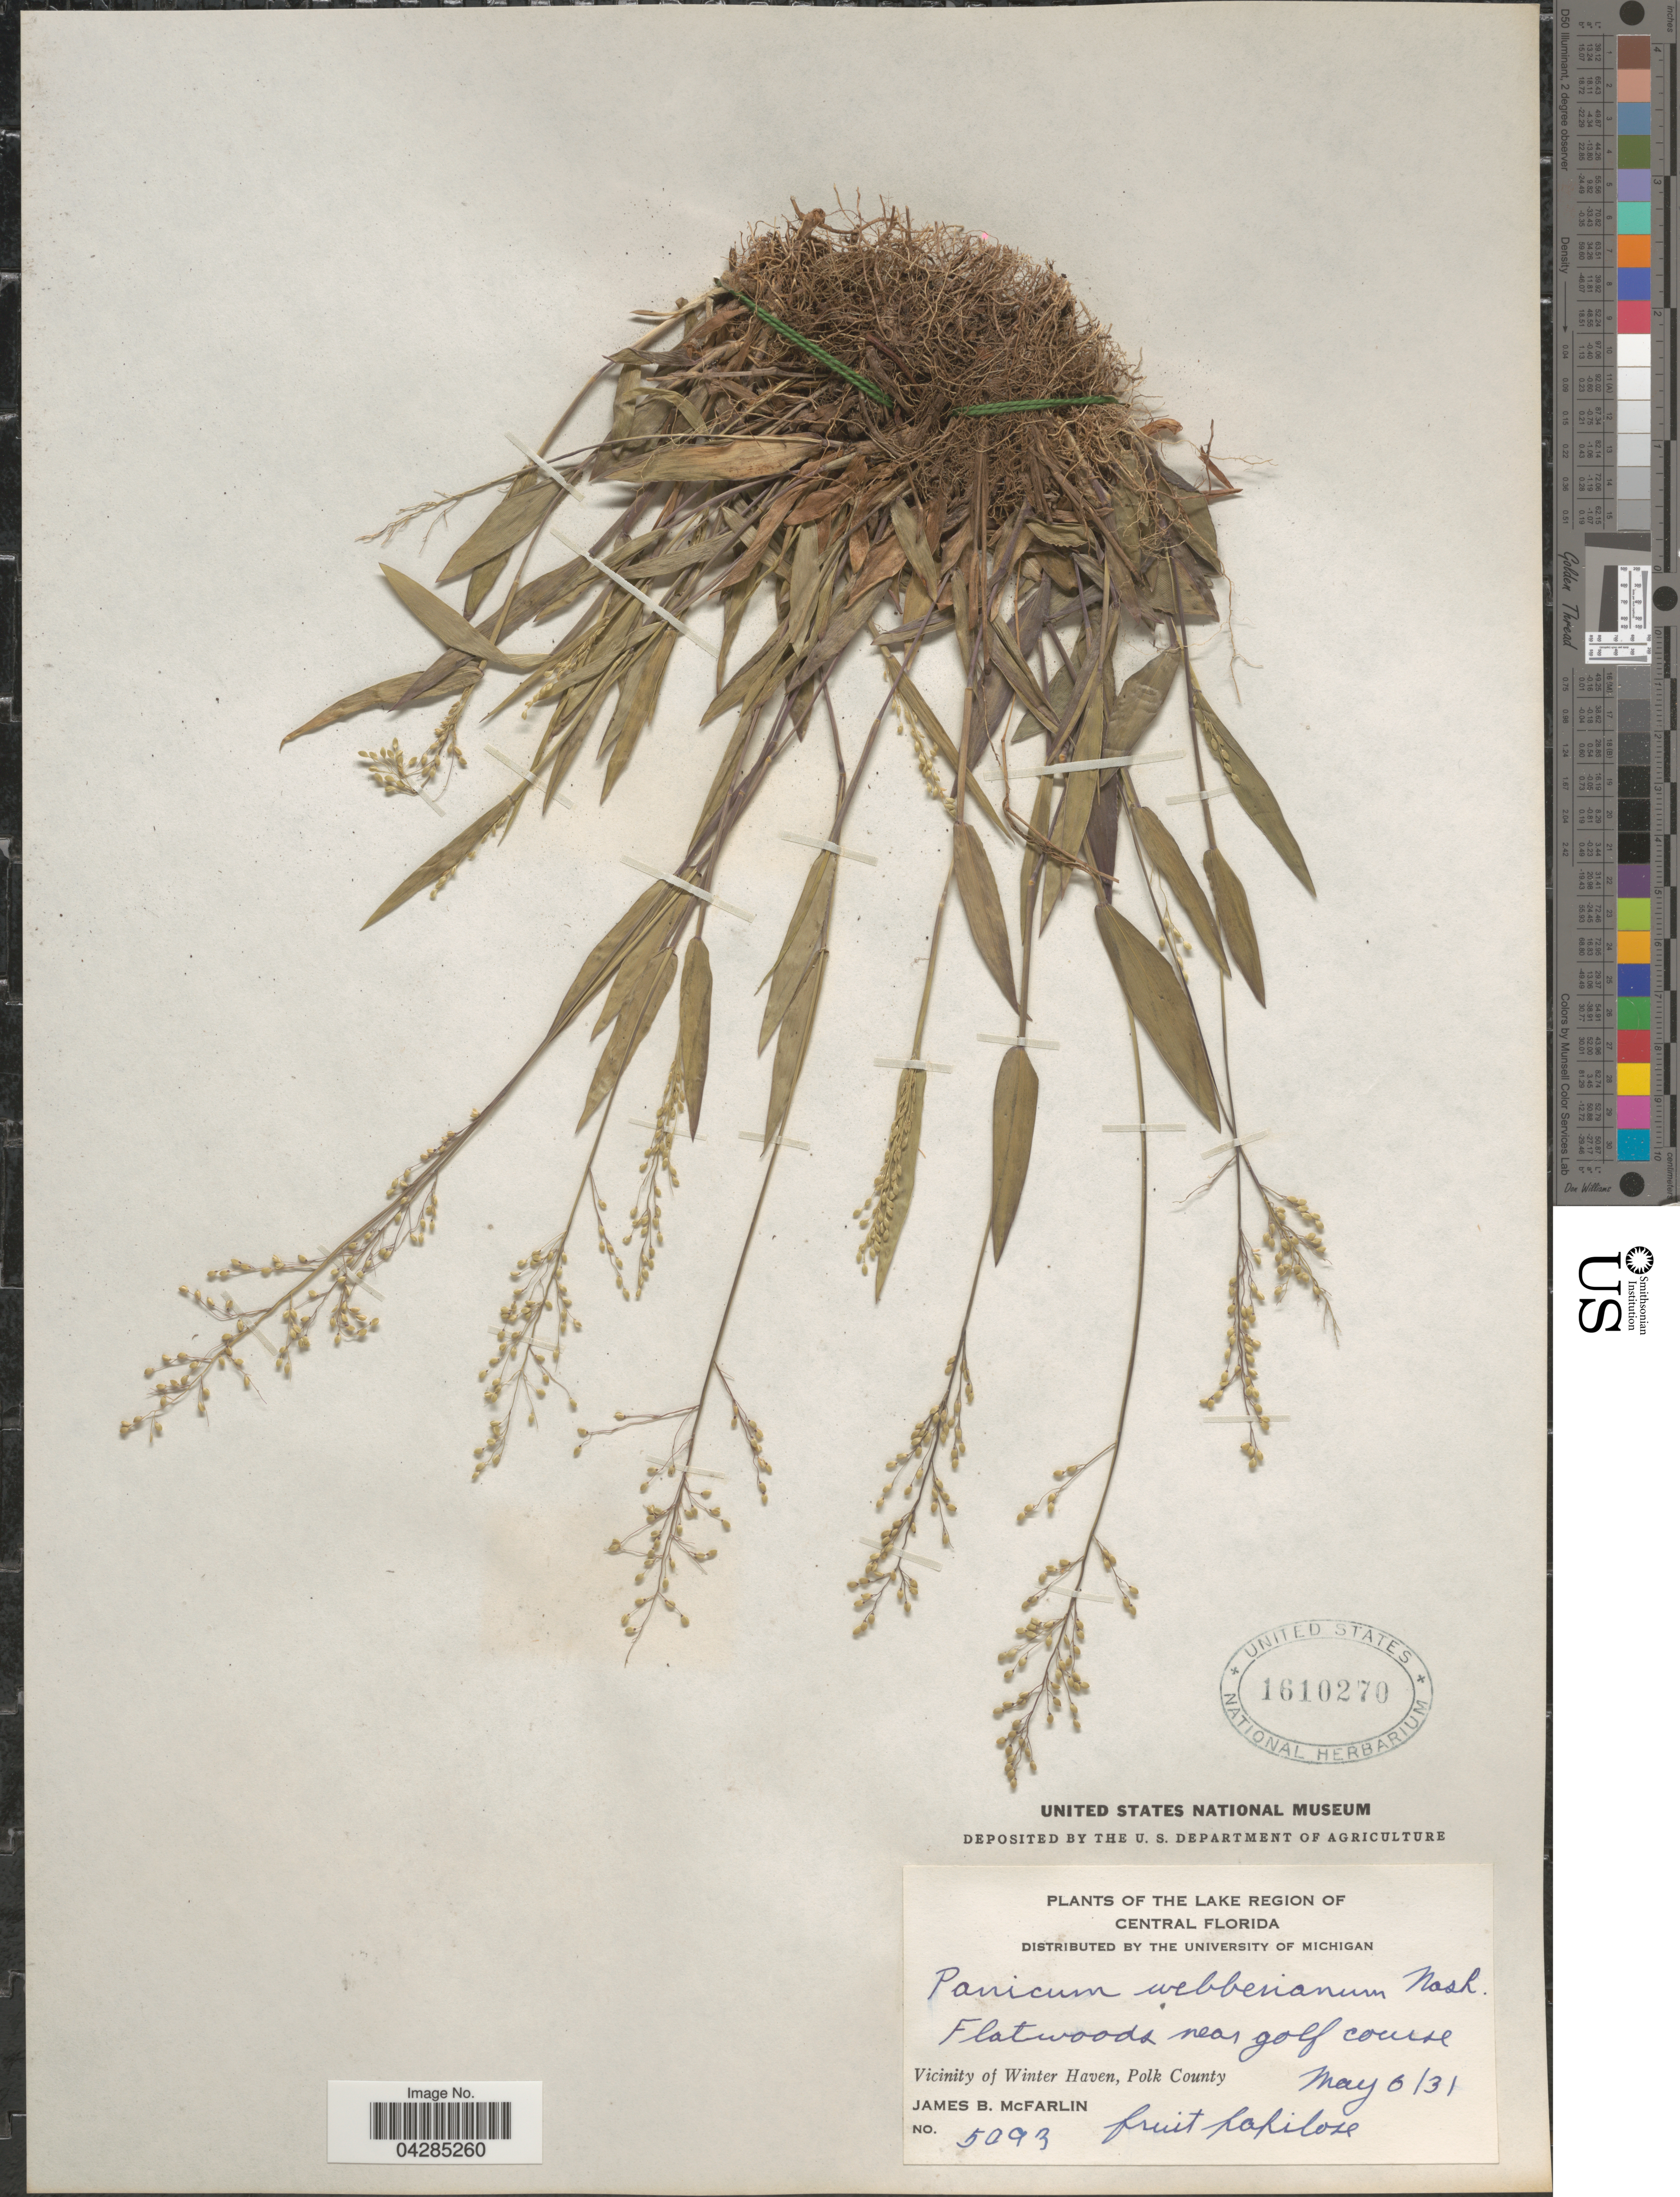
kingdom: Plantae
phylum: Tracheophyta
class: Liliopsida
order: Poales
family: Poaceae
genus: Dichanthelium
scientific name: Dichanthelium portoricense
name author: (Desv. ex Ham.) B.F. Hansen & Wunderlin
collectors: J. McFarlin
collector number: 5093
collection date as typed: Transcribed d/m/y: 6/5/31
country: United States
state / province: Florida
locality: Lake Region of Central Florida. Flatwoods near golf course. Vicinity of Winter Haven, Polk County.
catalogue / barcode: US 1610270